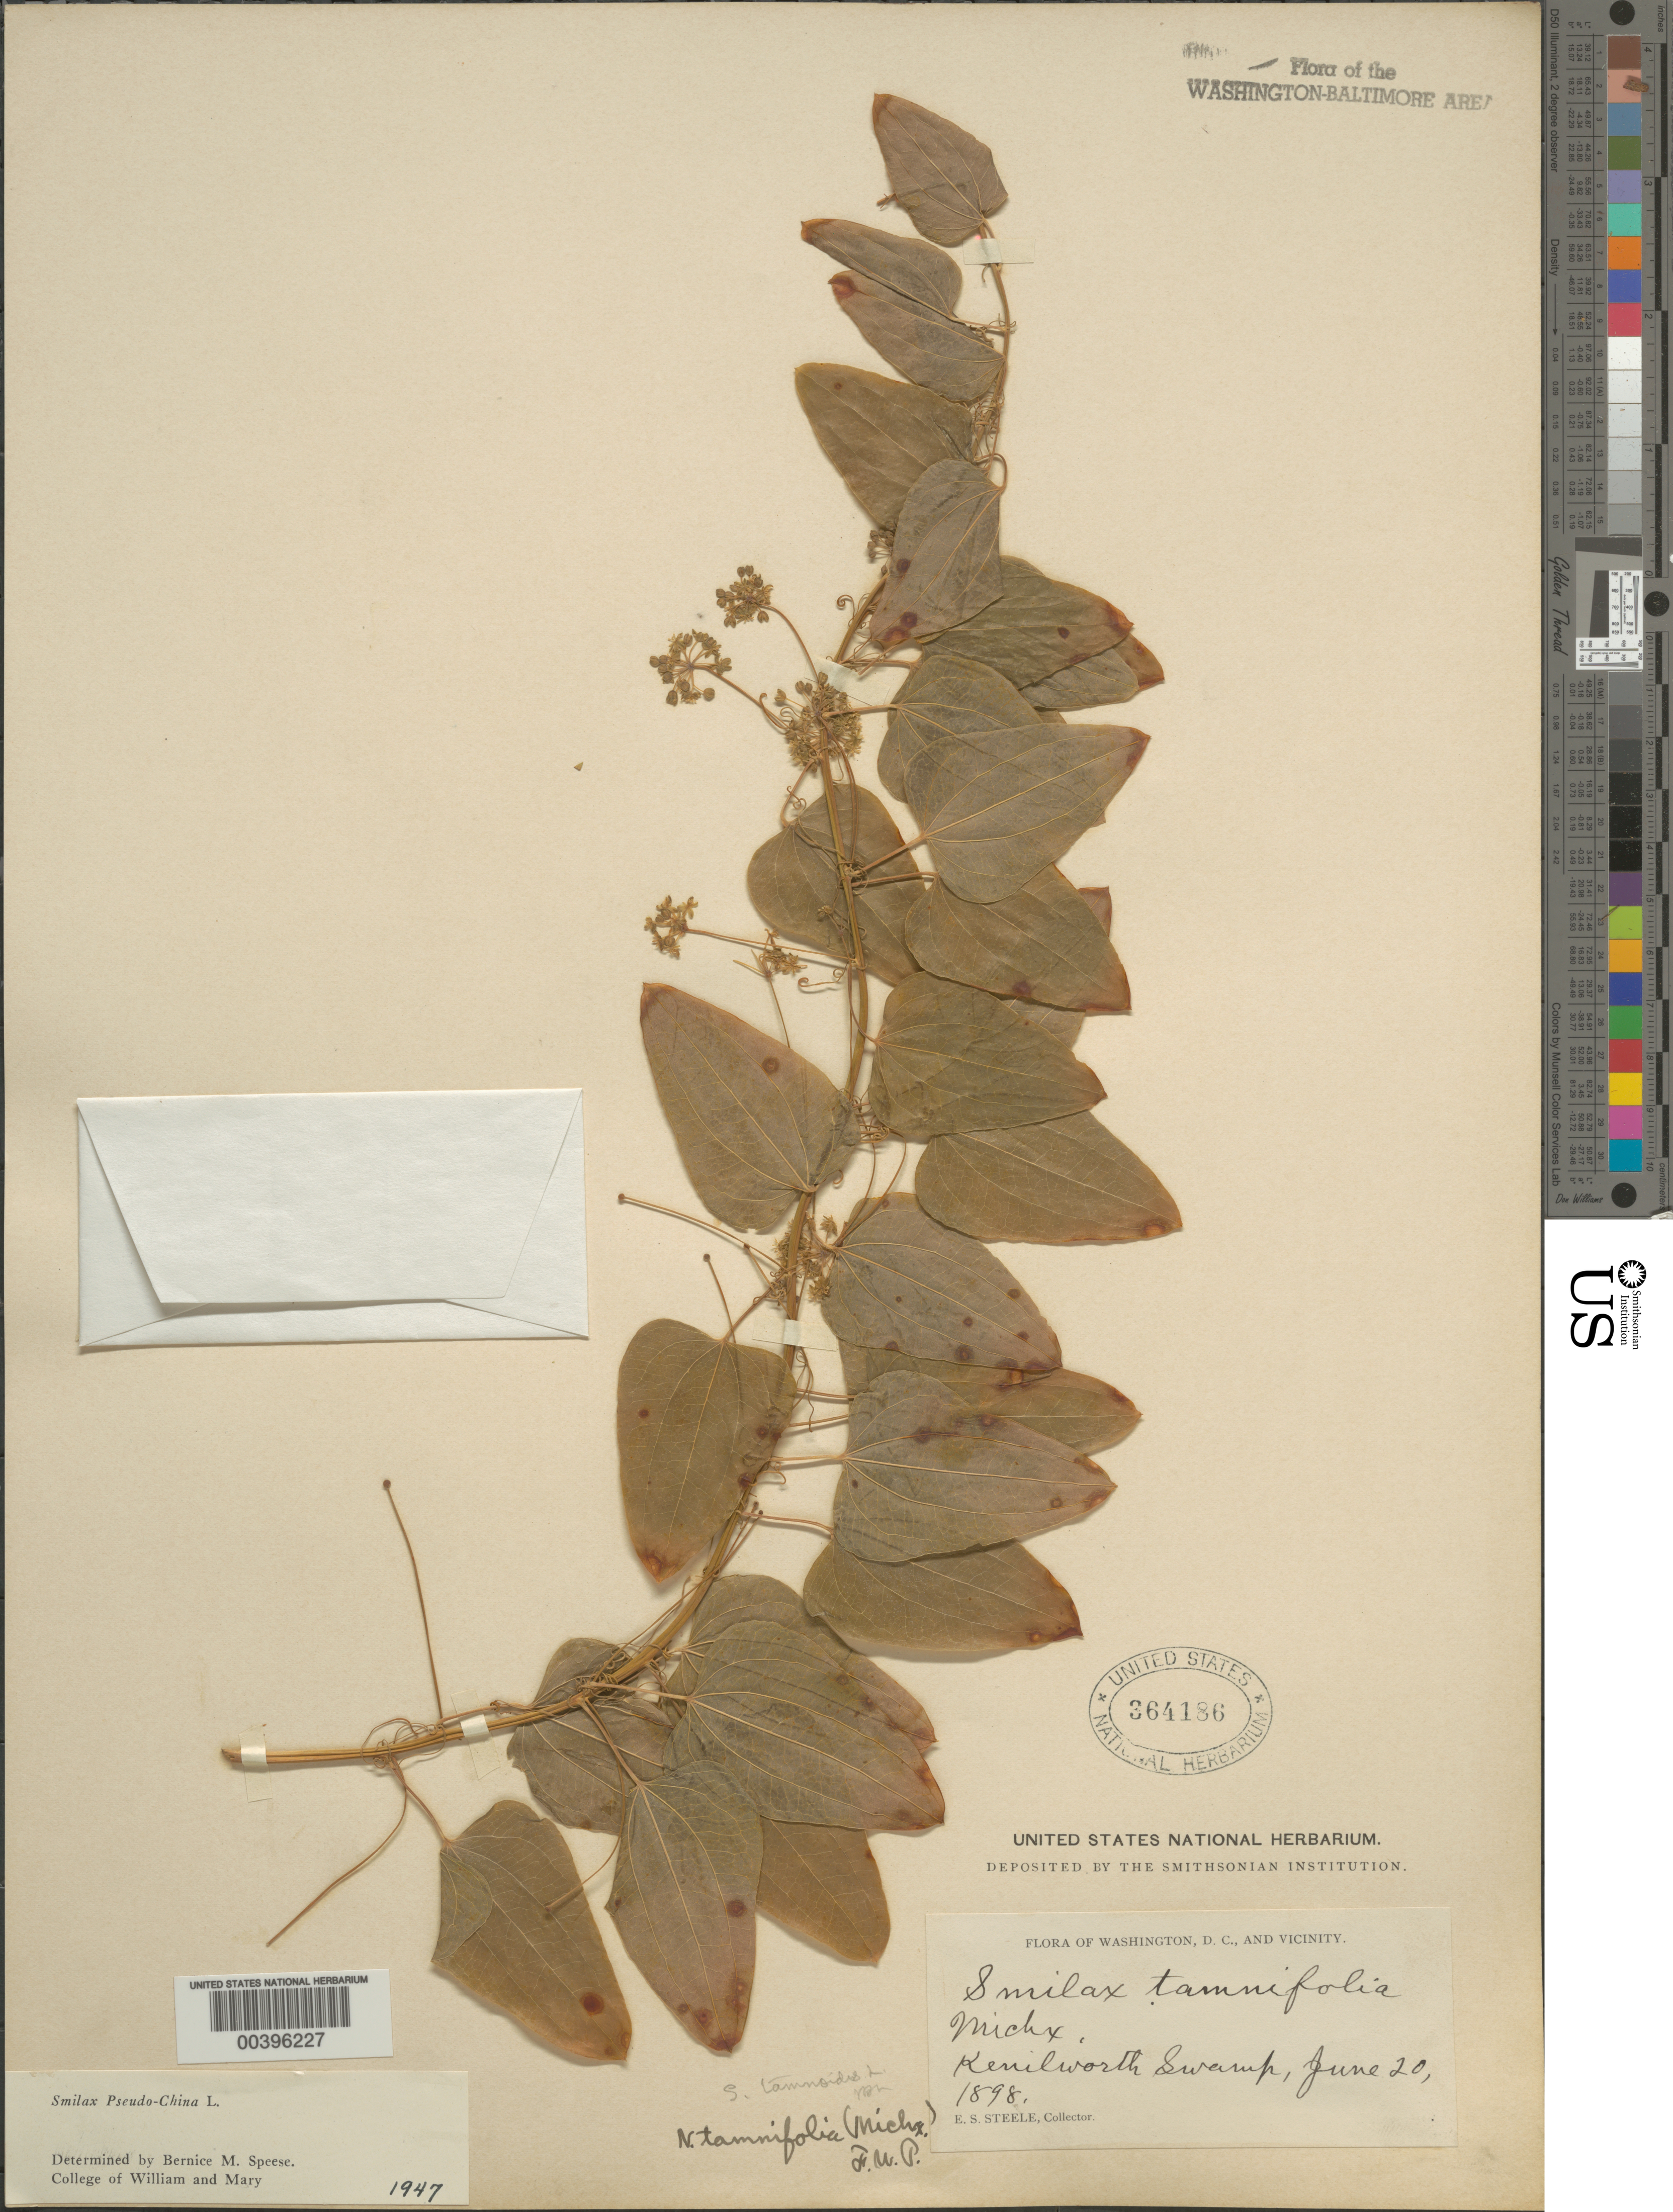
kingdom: Plantae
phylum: Tracheophyta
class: Liliopsida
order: Liliales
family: Smilacaceae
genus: Smilax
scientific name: Smilax pseudochina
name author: L.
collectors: E. Steele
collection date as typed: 20 Jun 1898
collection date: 1898-06-20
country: United States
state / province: District of Columbia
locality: Kenilworth swamp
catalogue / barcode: US 364186